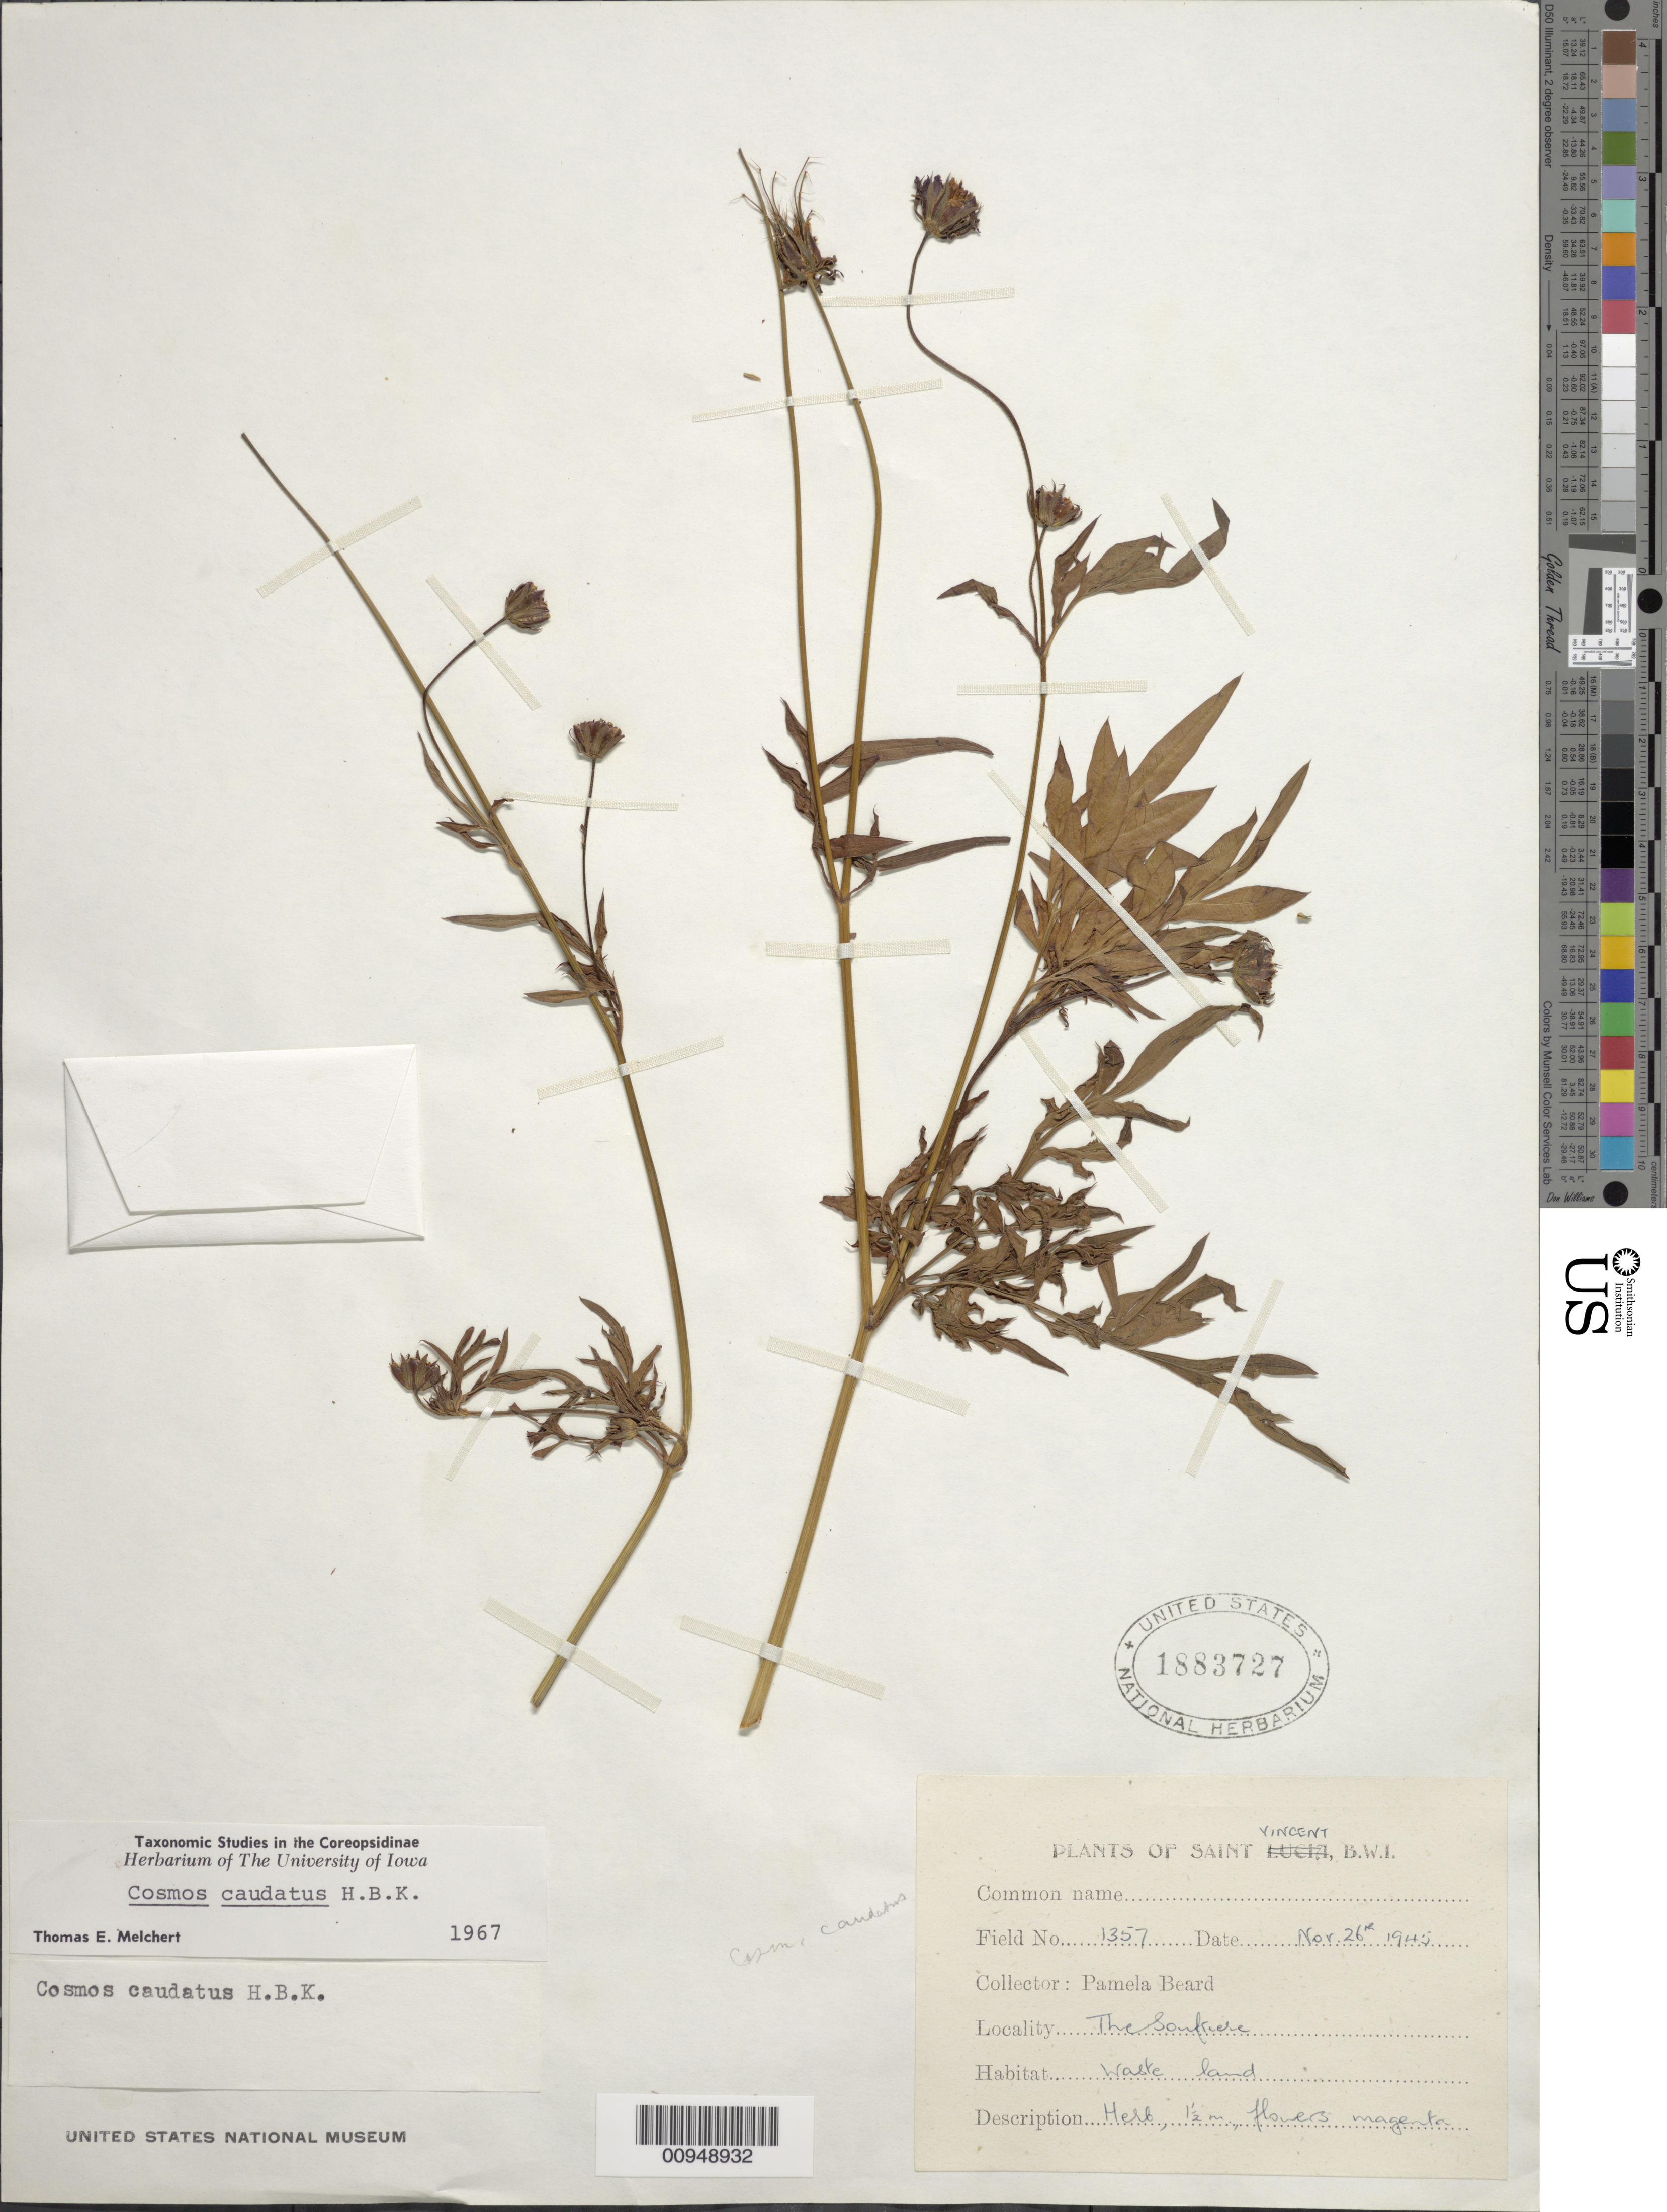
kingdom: Plantae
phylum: Tracheophyta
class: Magnoliopsida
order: Asterales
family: Asteraceae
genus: Cosmos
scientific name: Cosmos caudatus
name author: Kunth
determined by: Melchert, T. E.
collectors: P. Beard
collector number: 1357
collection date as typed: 26 Nov 1945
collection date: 1945-11-26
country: St. Vincent - Grenadines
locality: The Soufriere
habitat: Waste land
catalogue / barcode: US 1883727